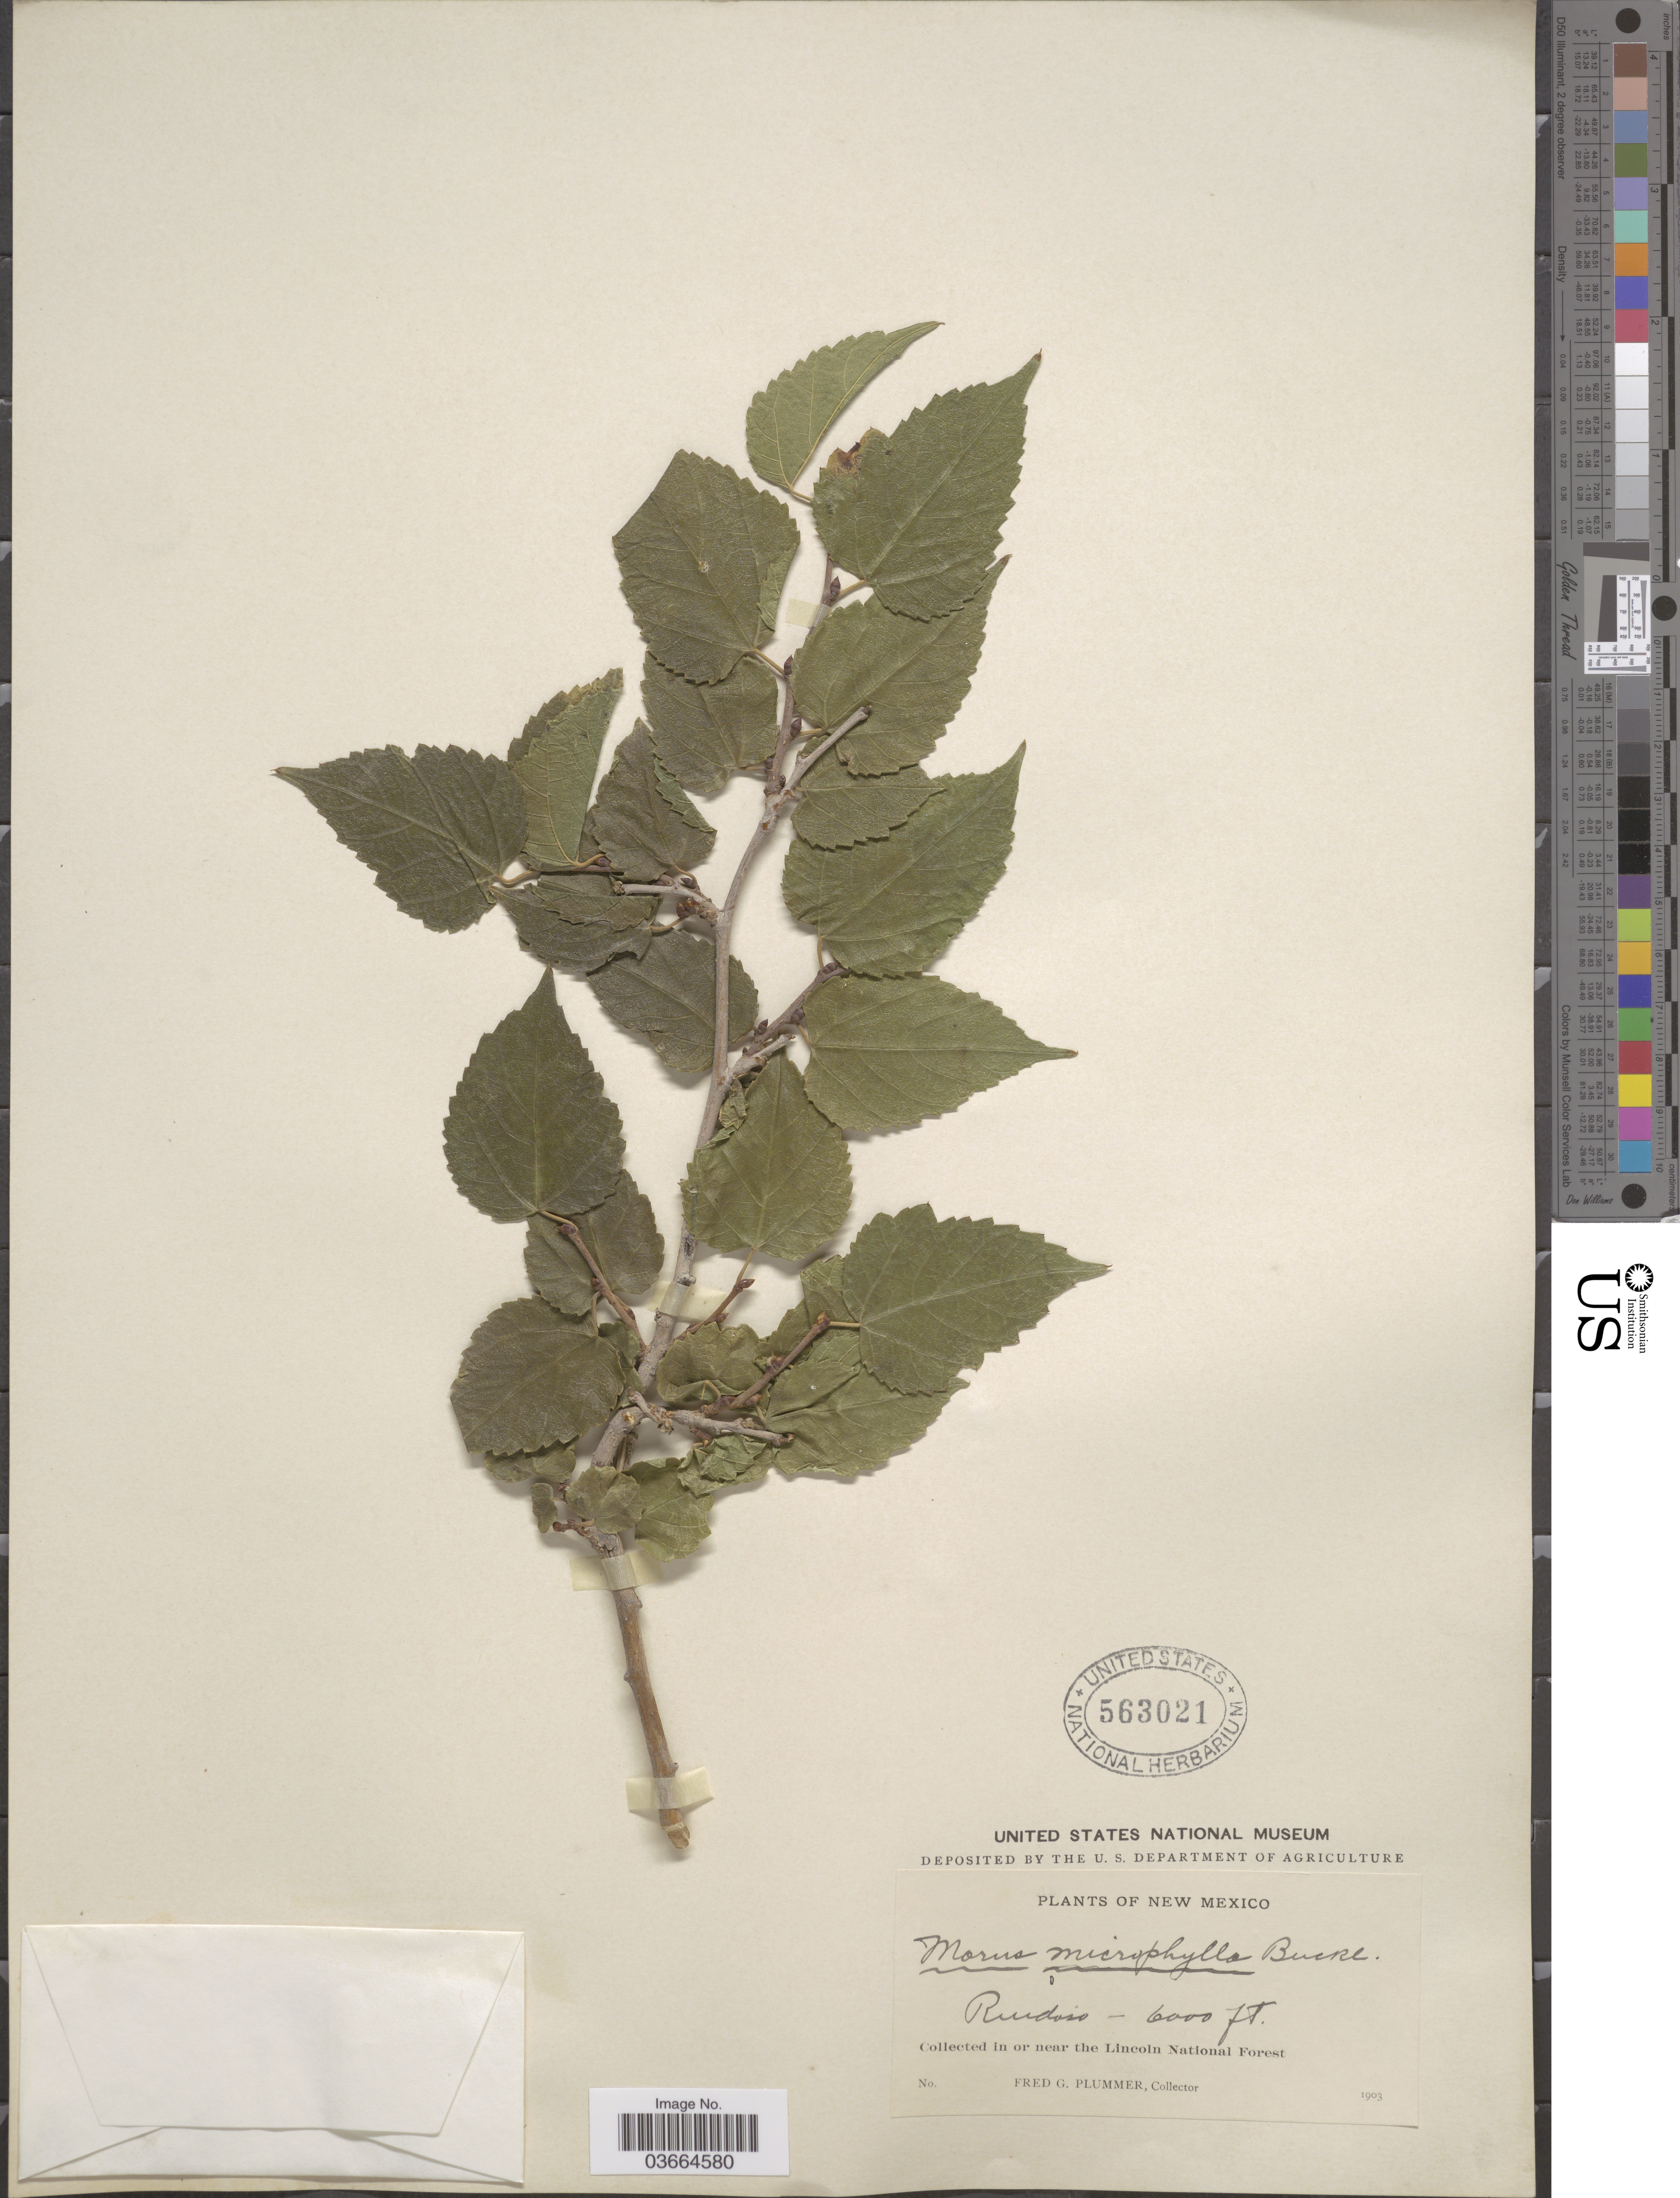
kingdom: Plantae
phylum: Tracheophyta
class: Magnoliopsida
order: Rosales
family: Moraceae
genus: Morus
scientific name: Morus microphylla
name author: Buckley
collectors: F. Plummer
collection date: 1903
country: United States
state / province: New Mexico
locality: Ruidoso. In or near the Lincoln National Forest.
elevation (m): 1829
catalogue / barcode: US 563021